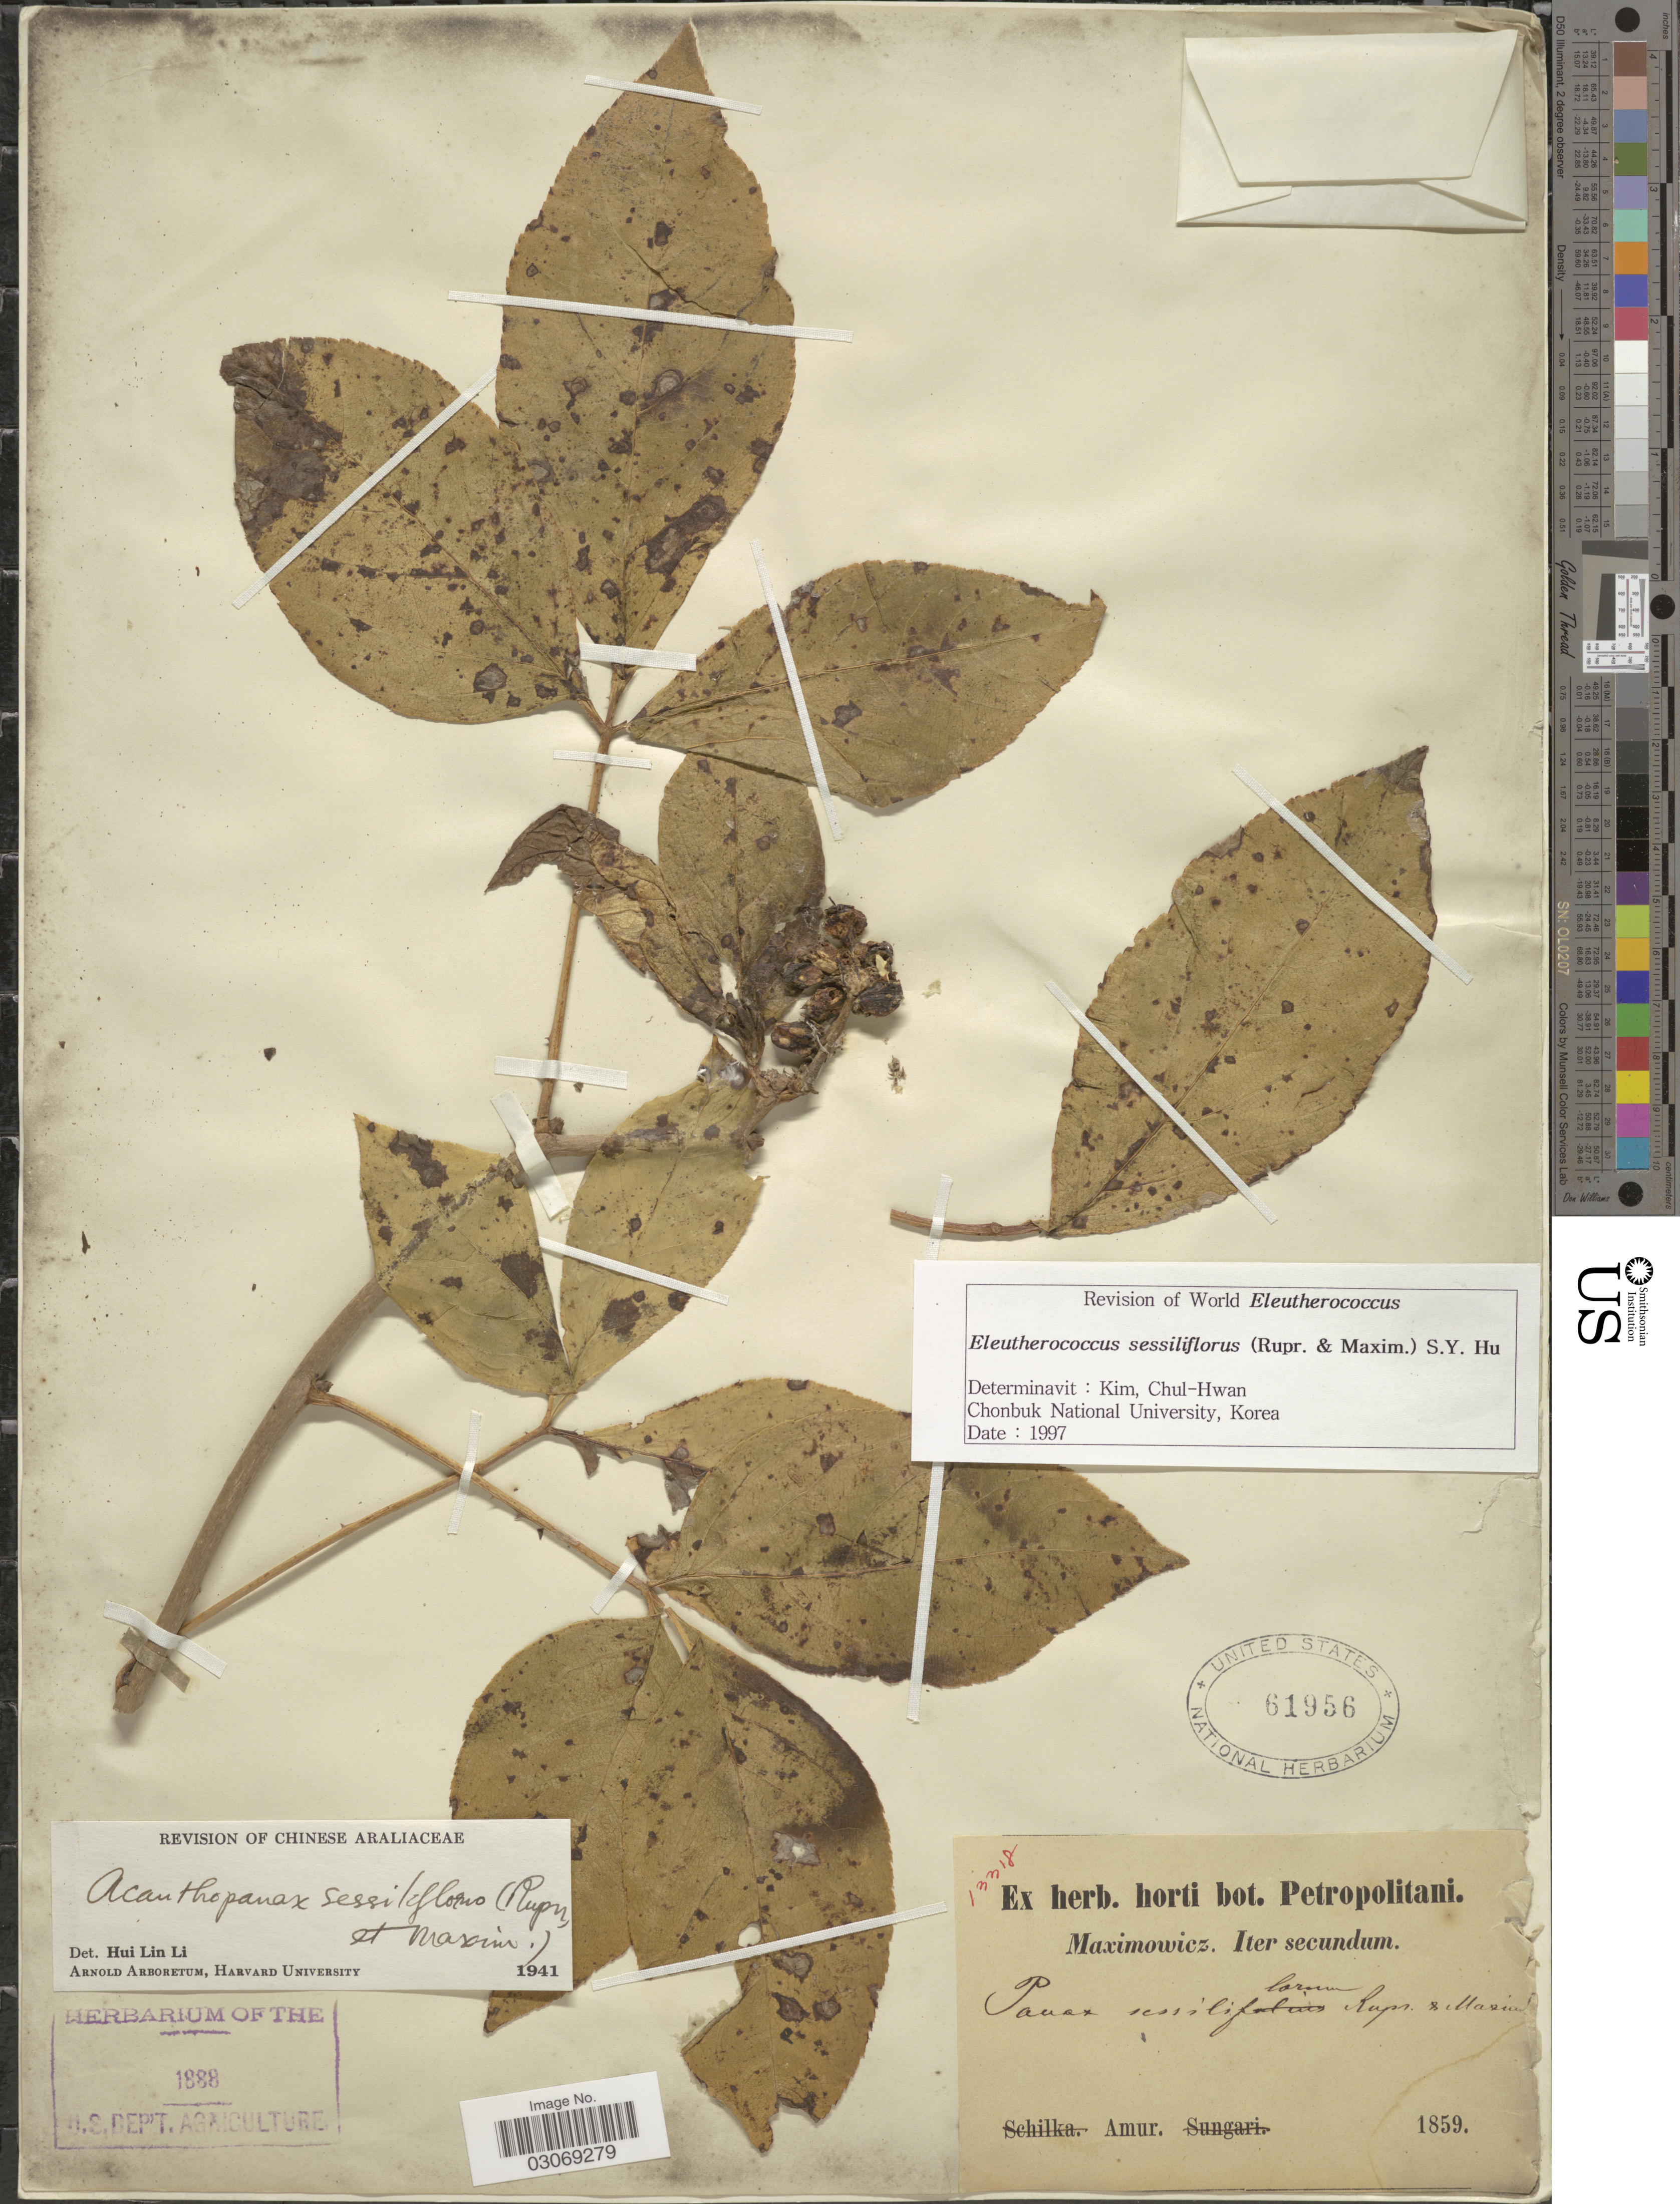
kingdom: Plantae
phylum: Tracheophyta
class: Magnoliopsida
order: Apiales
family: Araliaceae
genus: Eleutherococcus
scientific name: Eleutherococcus sessiliflorus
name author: (Rupr. & Maxim.) S.Y. Hu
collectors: Maximowicz, --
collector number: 13318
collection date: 1959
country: Russian Federation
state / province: Amur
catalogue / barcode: US 61956